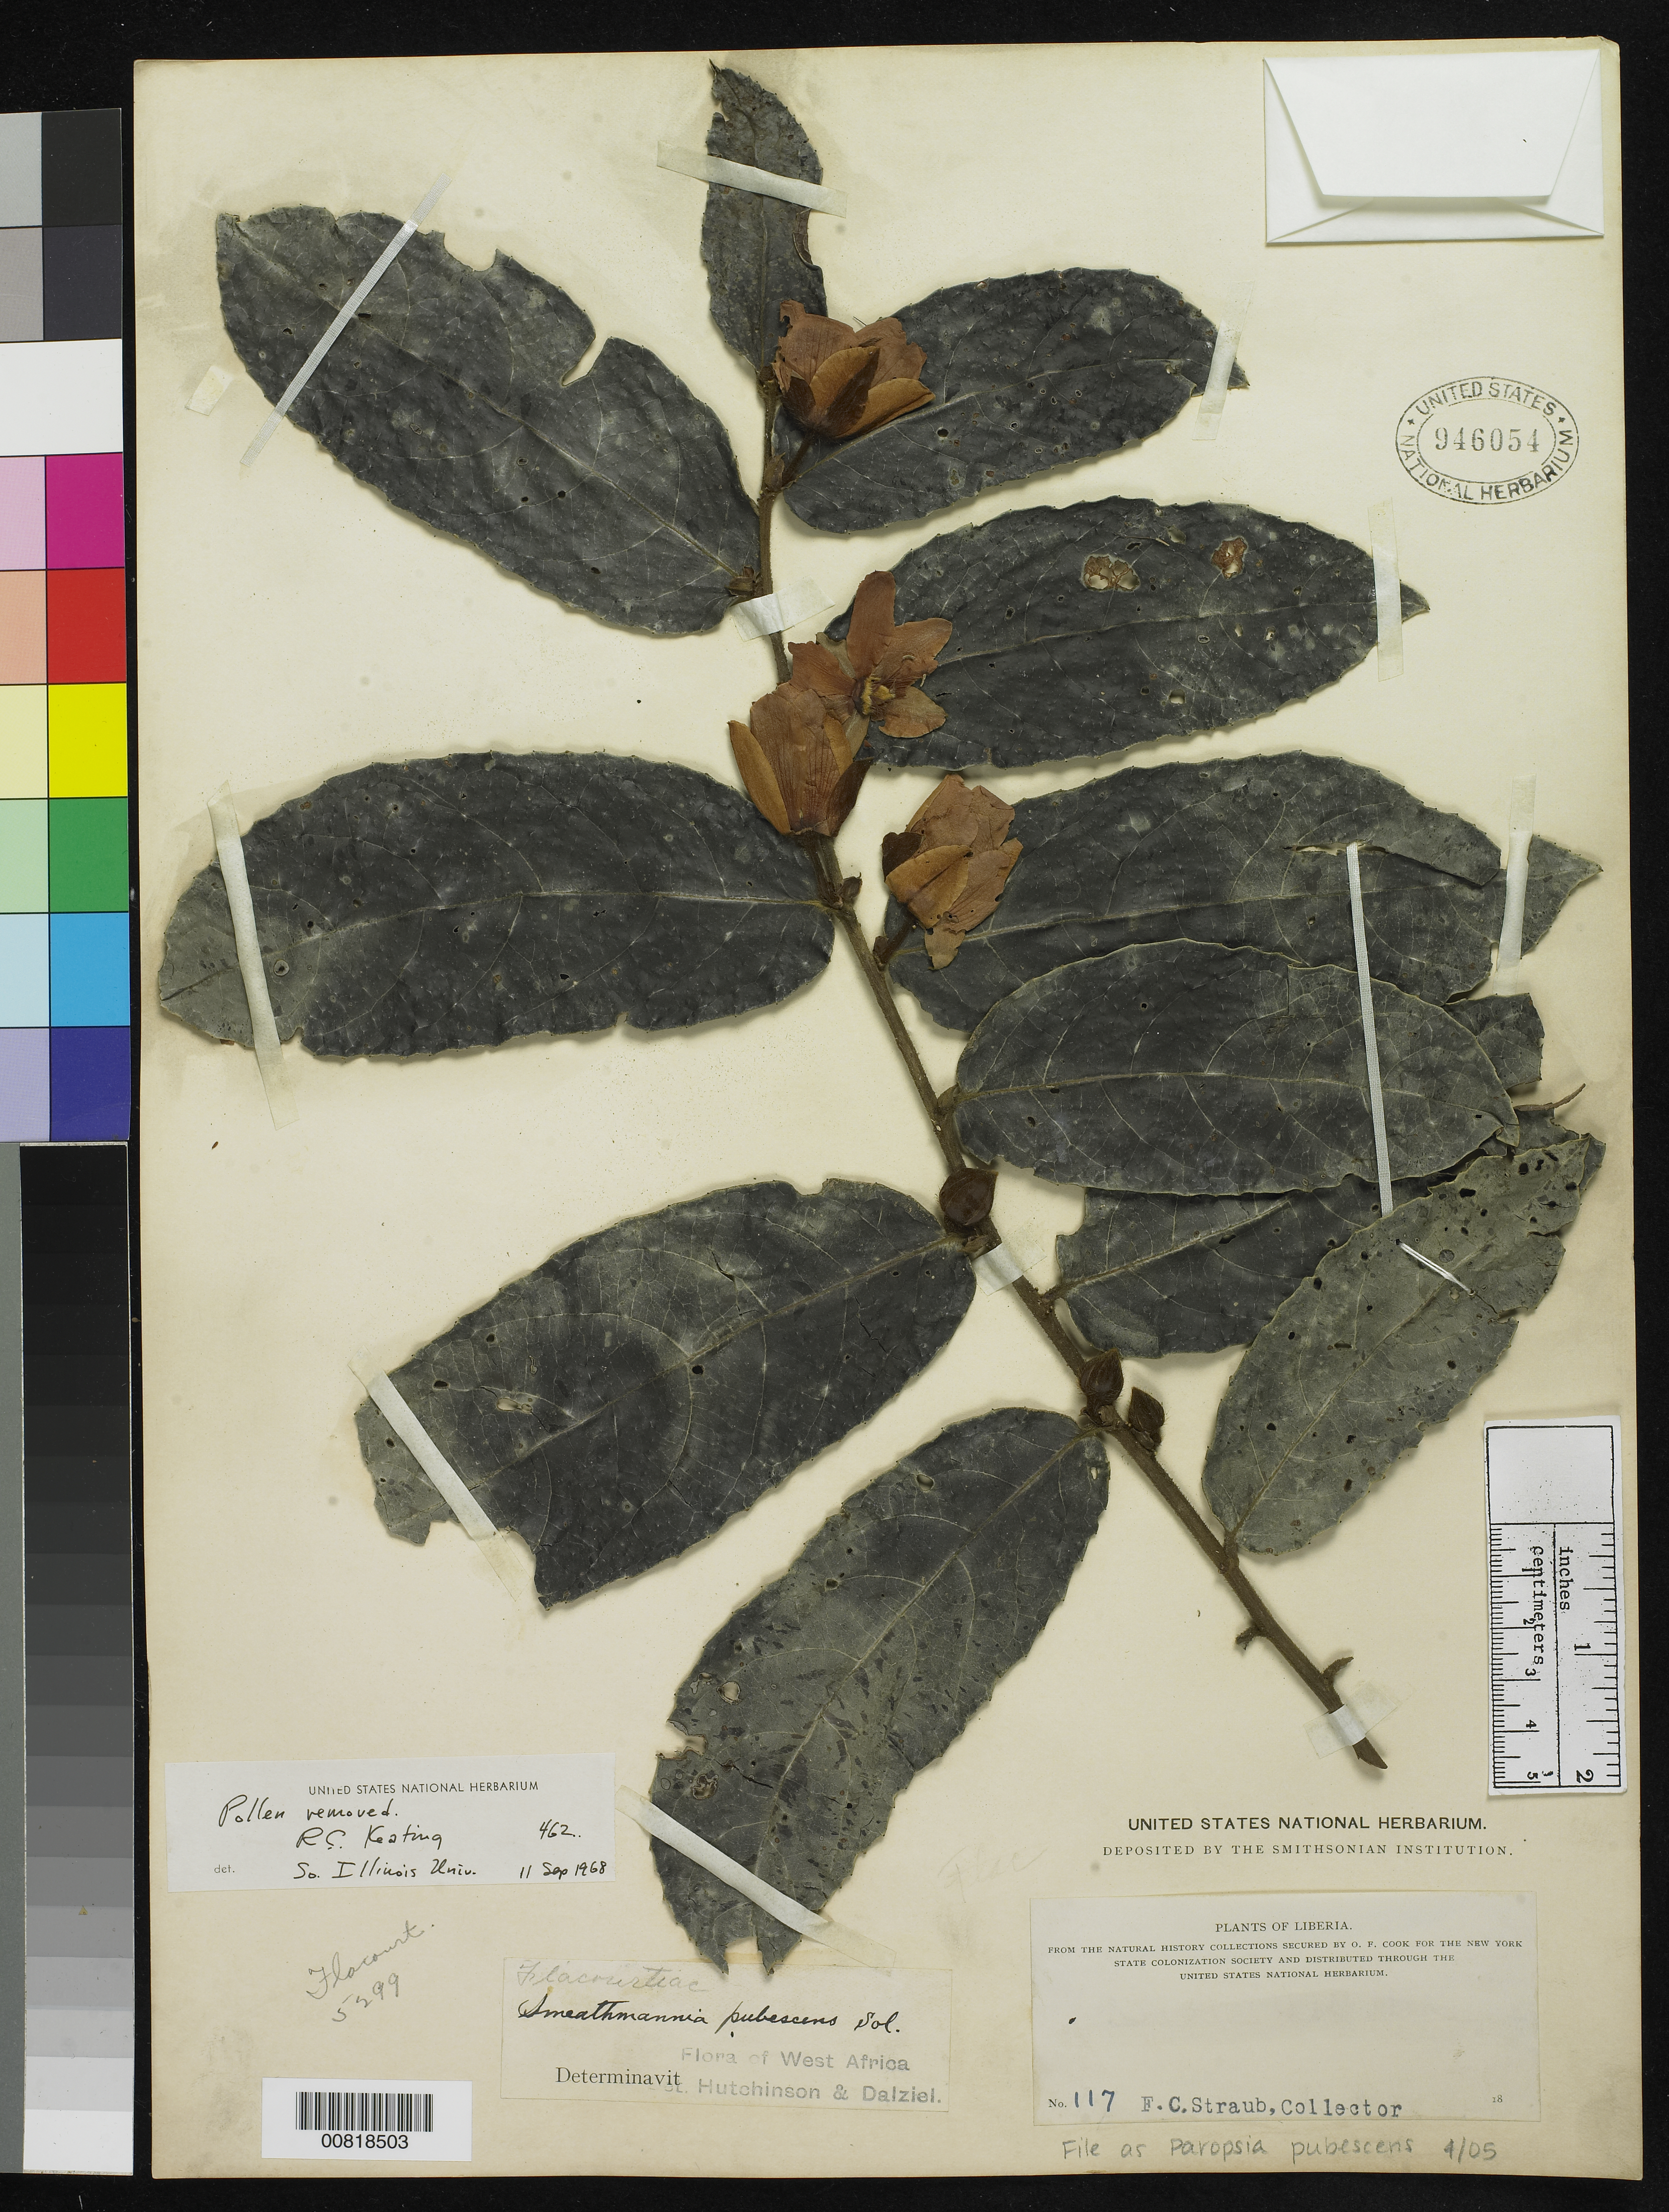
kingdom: Plantae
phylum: Tracheophyta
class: Magnoliopsida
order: Malpighiales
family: Passifloraceae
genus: Paropsia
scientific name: Paropsia pubescens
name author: (Sol. ex R. Br.) Warb.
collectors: F. Straub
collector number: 117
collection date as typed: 18--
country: Liberia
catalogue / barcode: US 946054